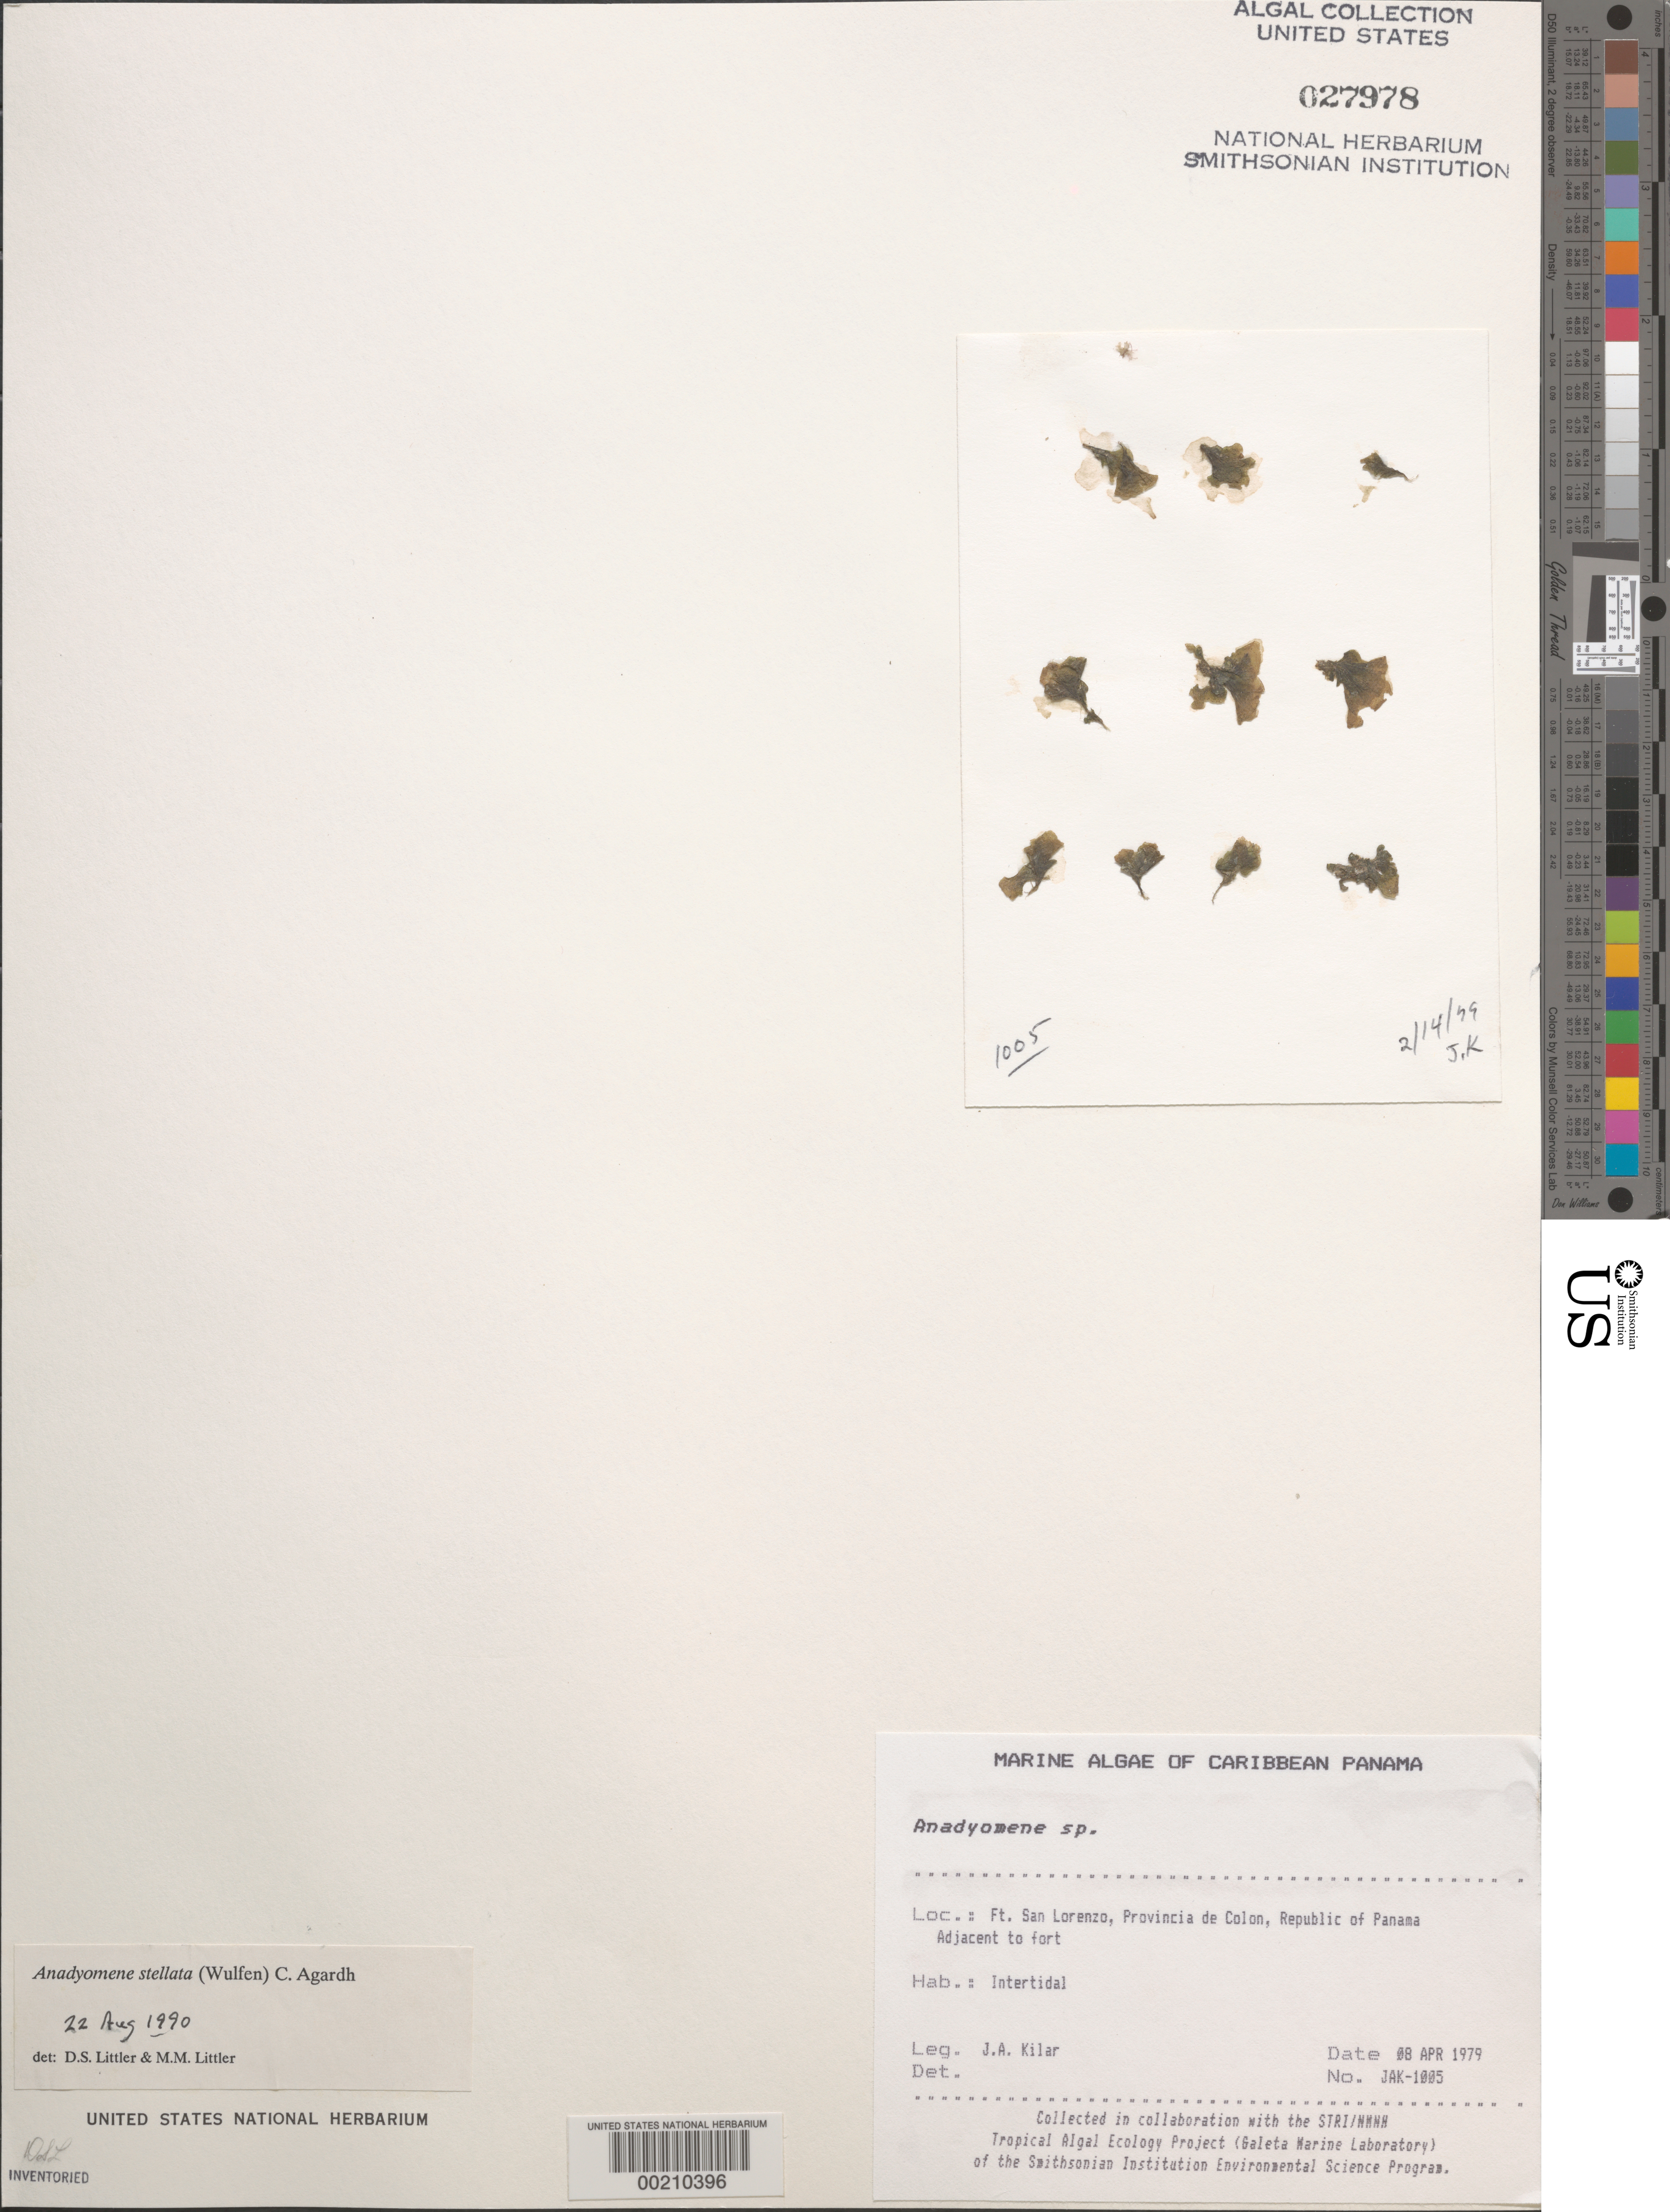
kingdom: Plantae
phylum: Chlorophyta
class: Ulvophyceae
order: Cladophorales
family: Anadyomenaceae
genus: Anadyomene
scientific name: Anadyomene stellata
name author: (Wulfen) C. Agardh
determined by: Littler, D. S.; Littler, M. M.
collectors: J. A. Kilar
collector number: JAK-1005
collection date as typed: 08 Apr 1979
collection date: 1979-04-08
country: Panama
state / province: Colón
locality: Fort San Lorenzo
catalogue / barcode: US 27978